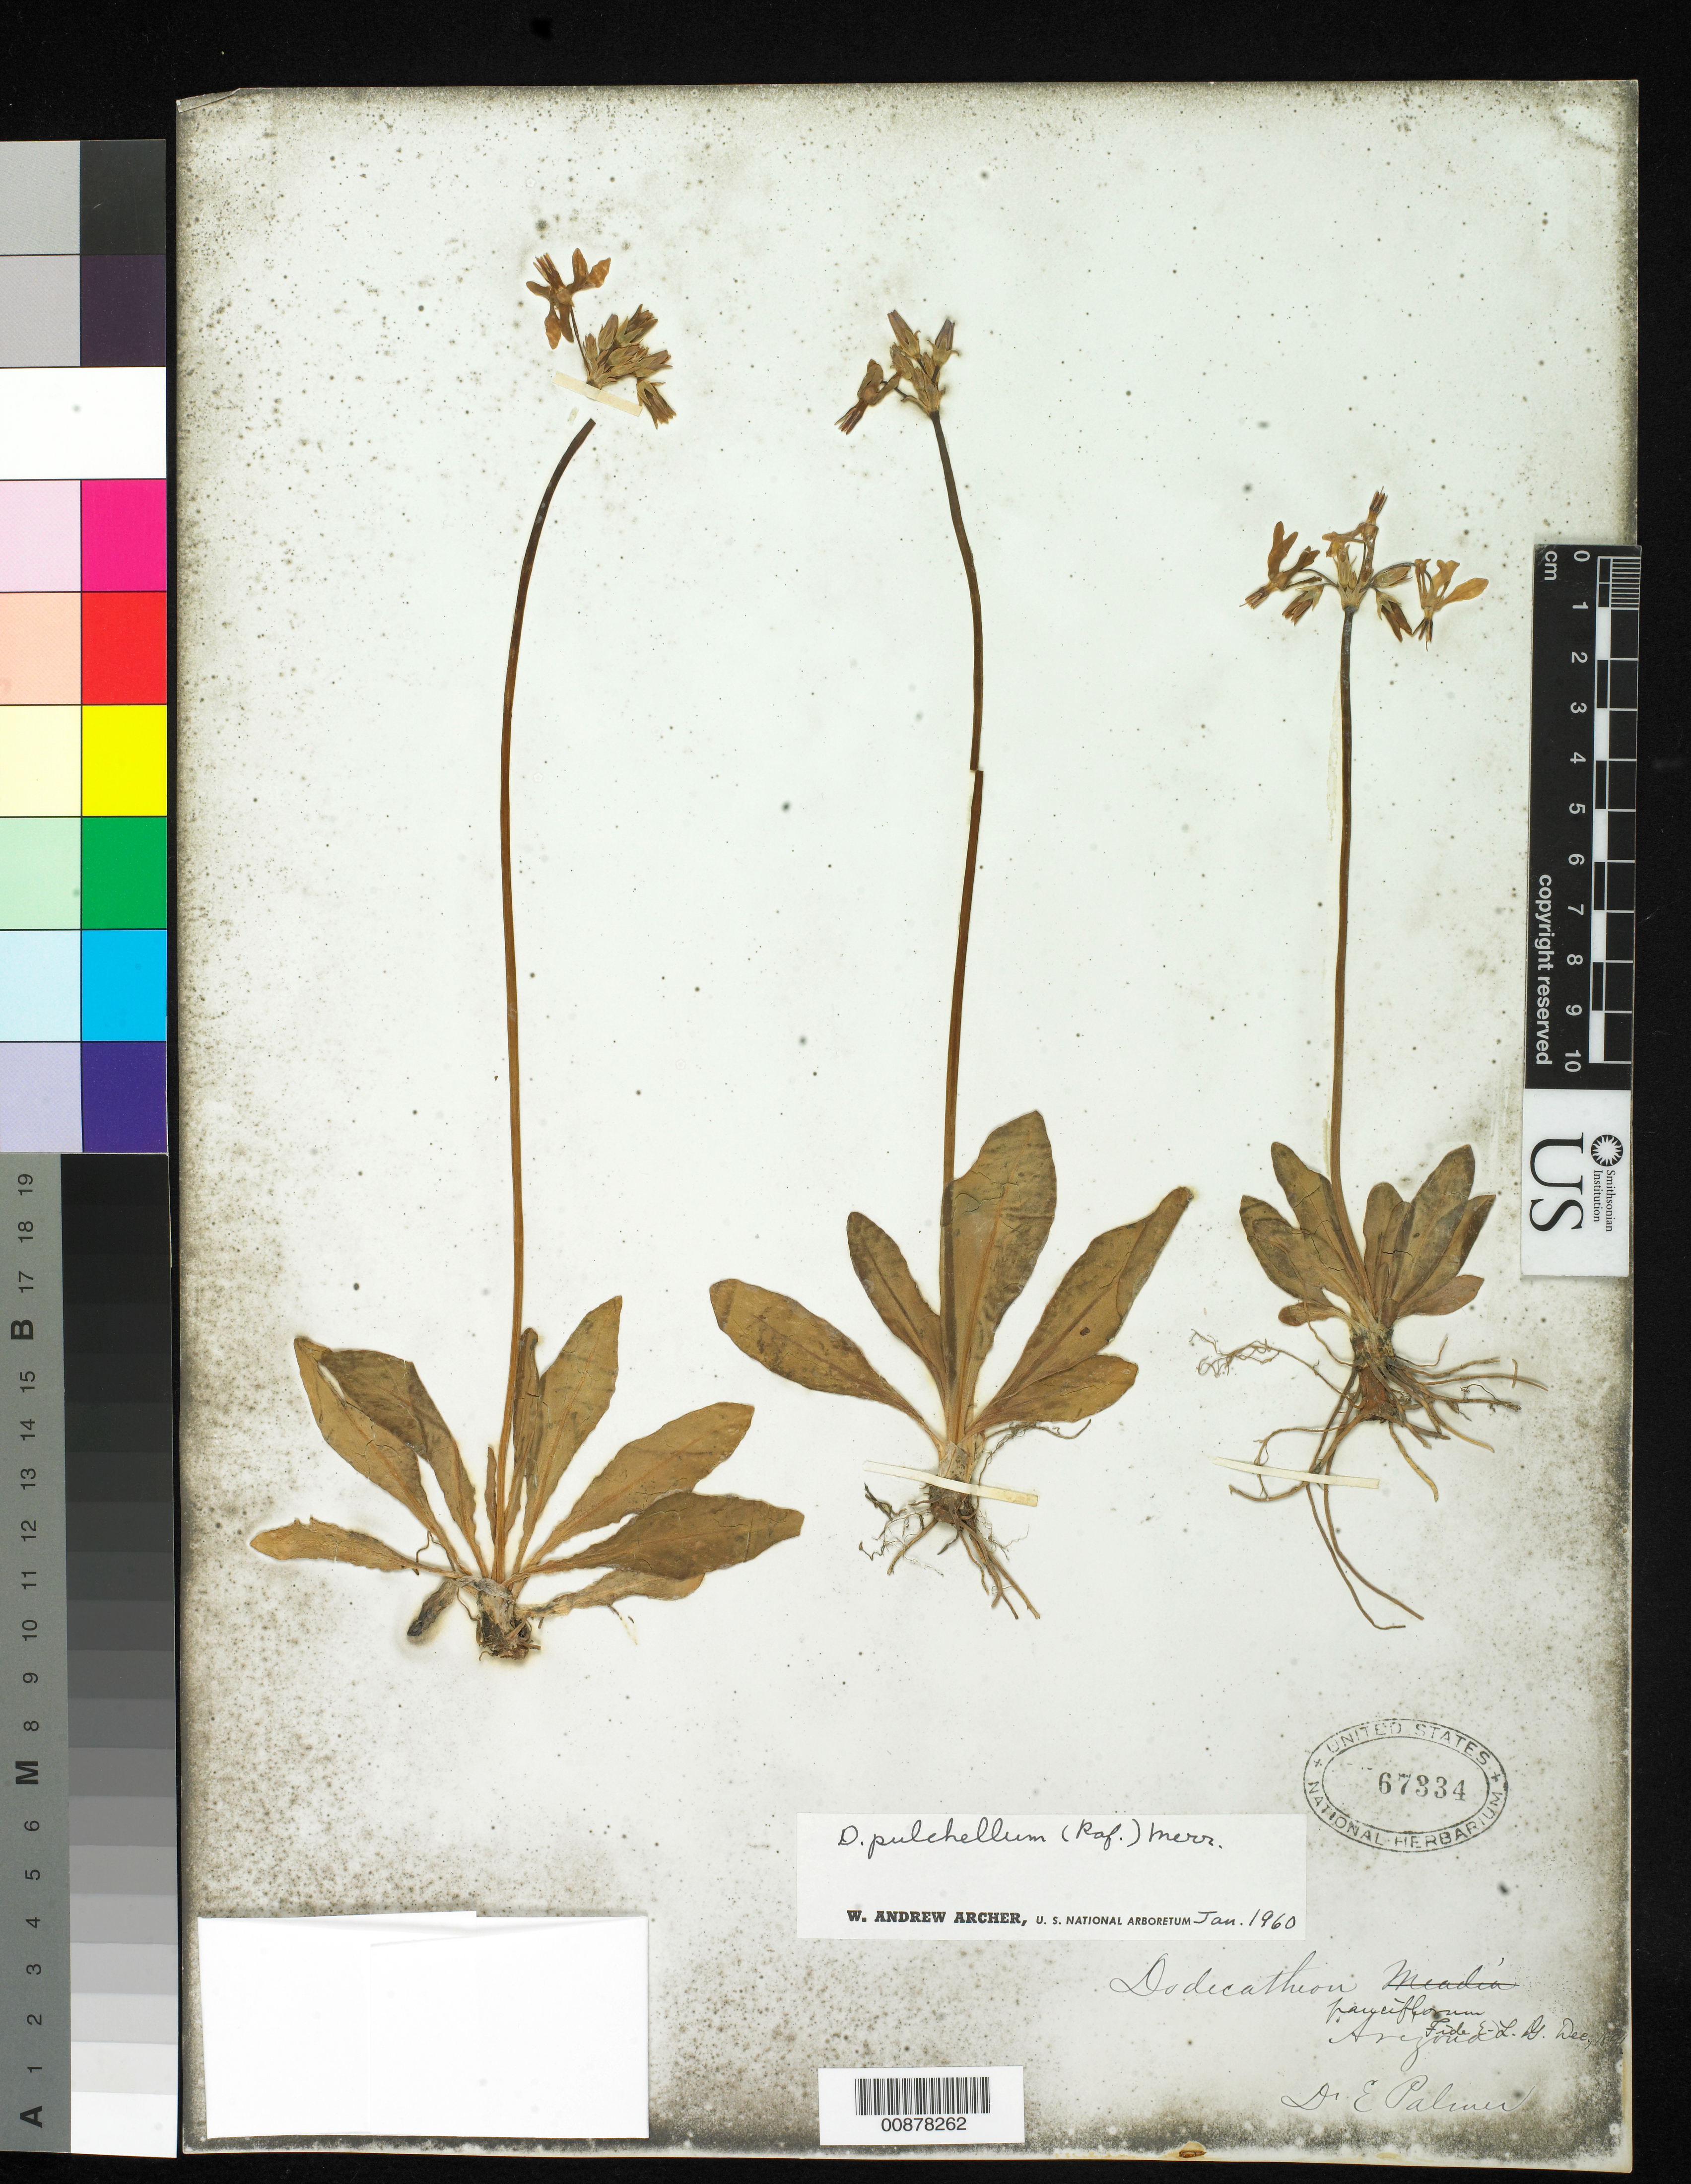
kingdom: Plantae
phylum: Tracheophyta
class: Magnoliopsida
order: Ericales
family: Primulaceae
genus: Dodecatheon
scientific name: Dodecatheon pulchellum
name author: (Raf.) Merr.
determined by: Archer, W. A., (NA), United States National Arboretum, USDA/ARS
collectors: E. Palmer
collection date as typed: Dec 1894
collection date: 1894-12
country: United States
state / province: Arizona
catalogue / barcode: US 67334